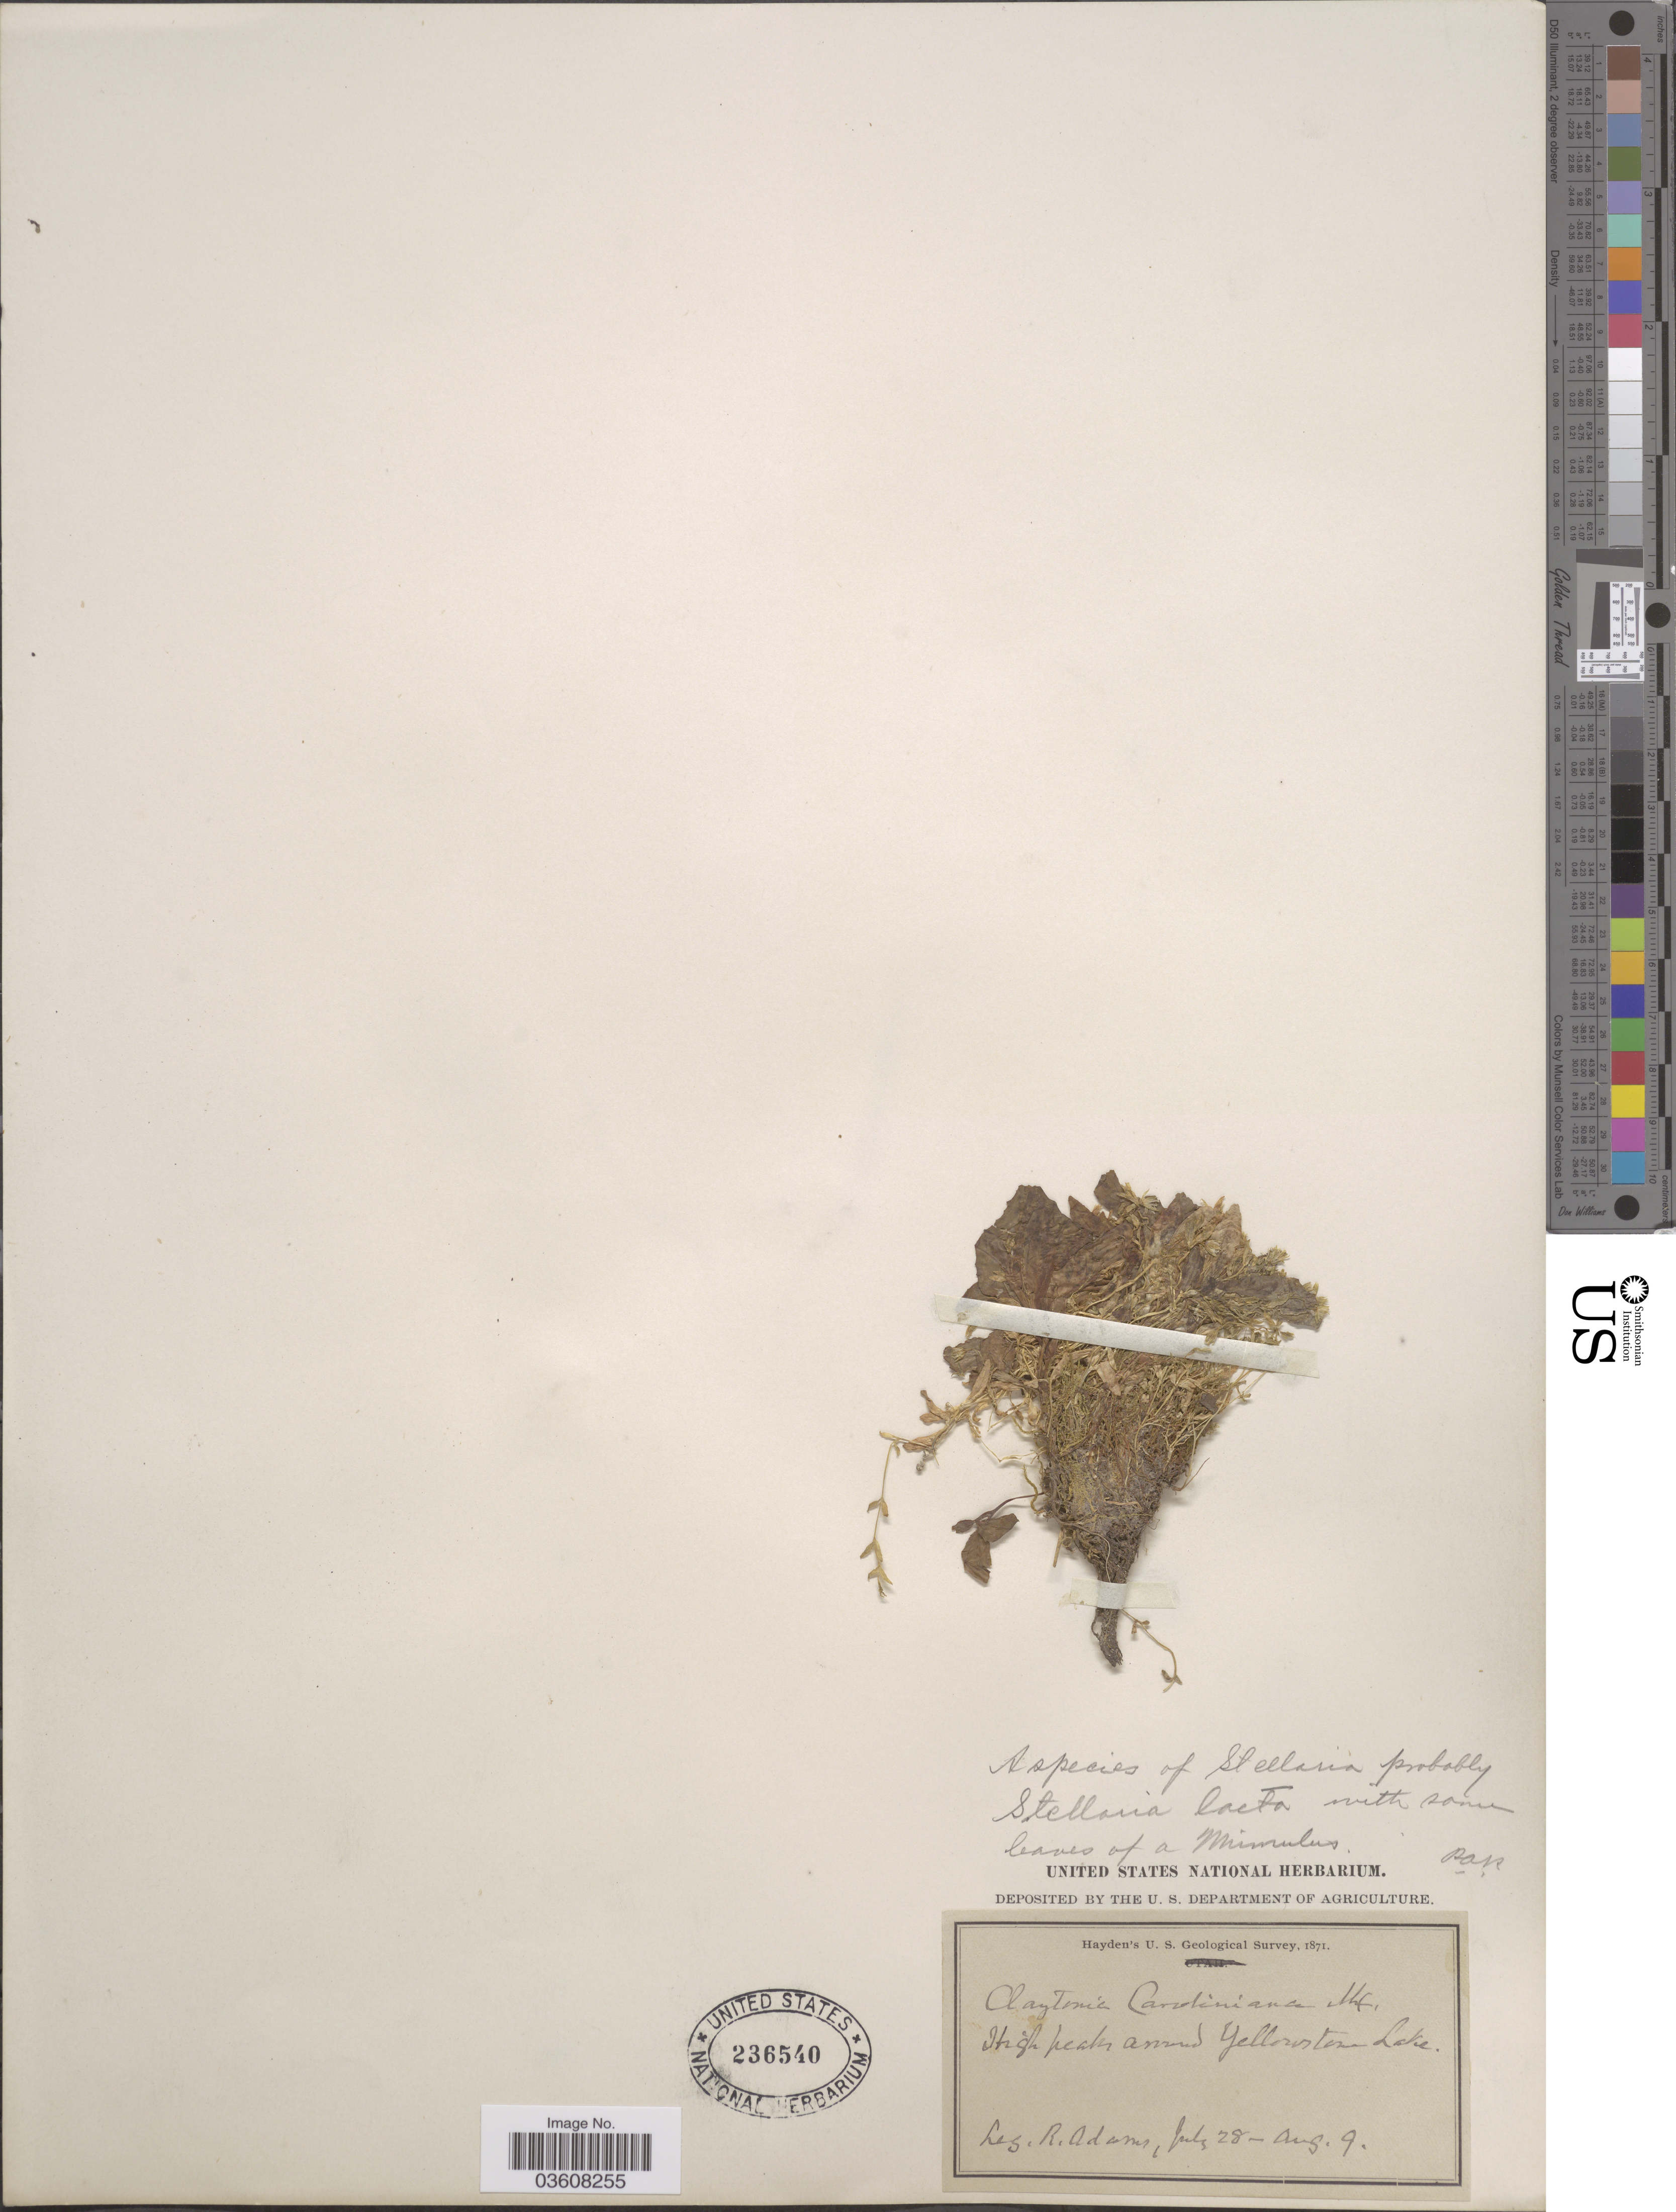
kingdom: Plantae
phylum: Tracheophyta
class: Magnoliopsida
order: Caryophyllales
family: Caryophyllaceae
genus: Stellaria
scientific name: Stellaria laeta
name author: Richards.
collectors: R. Adams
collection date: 1871-07-28/1871-08-09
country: United States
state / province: Wyoming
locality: High peaks around Yellowstone Lake.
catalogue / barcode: US 236540